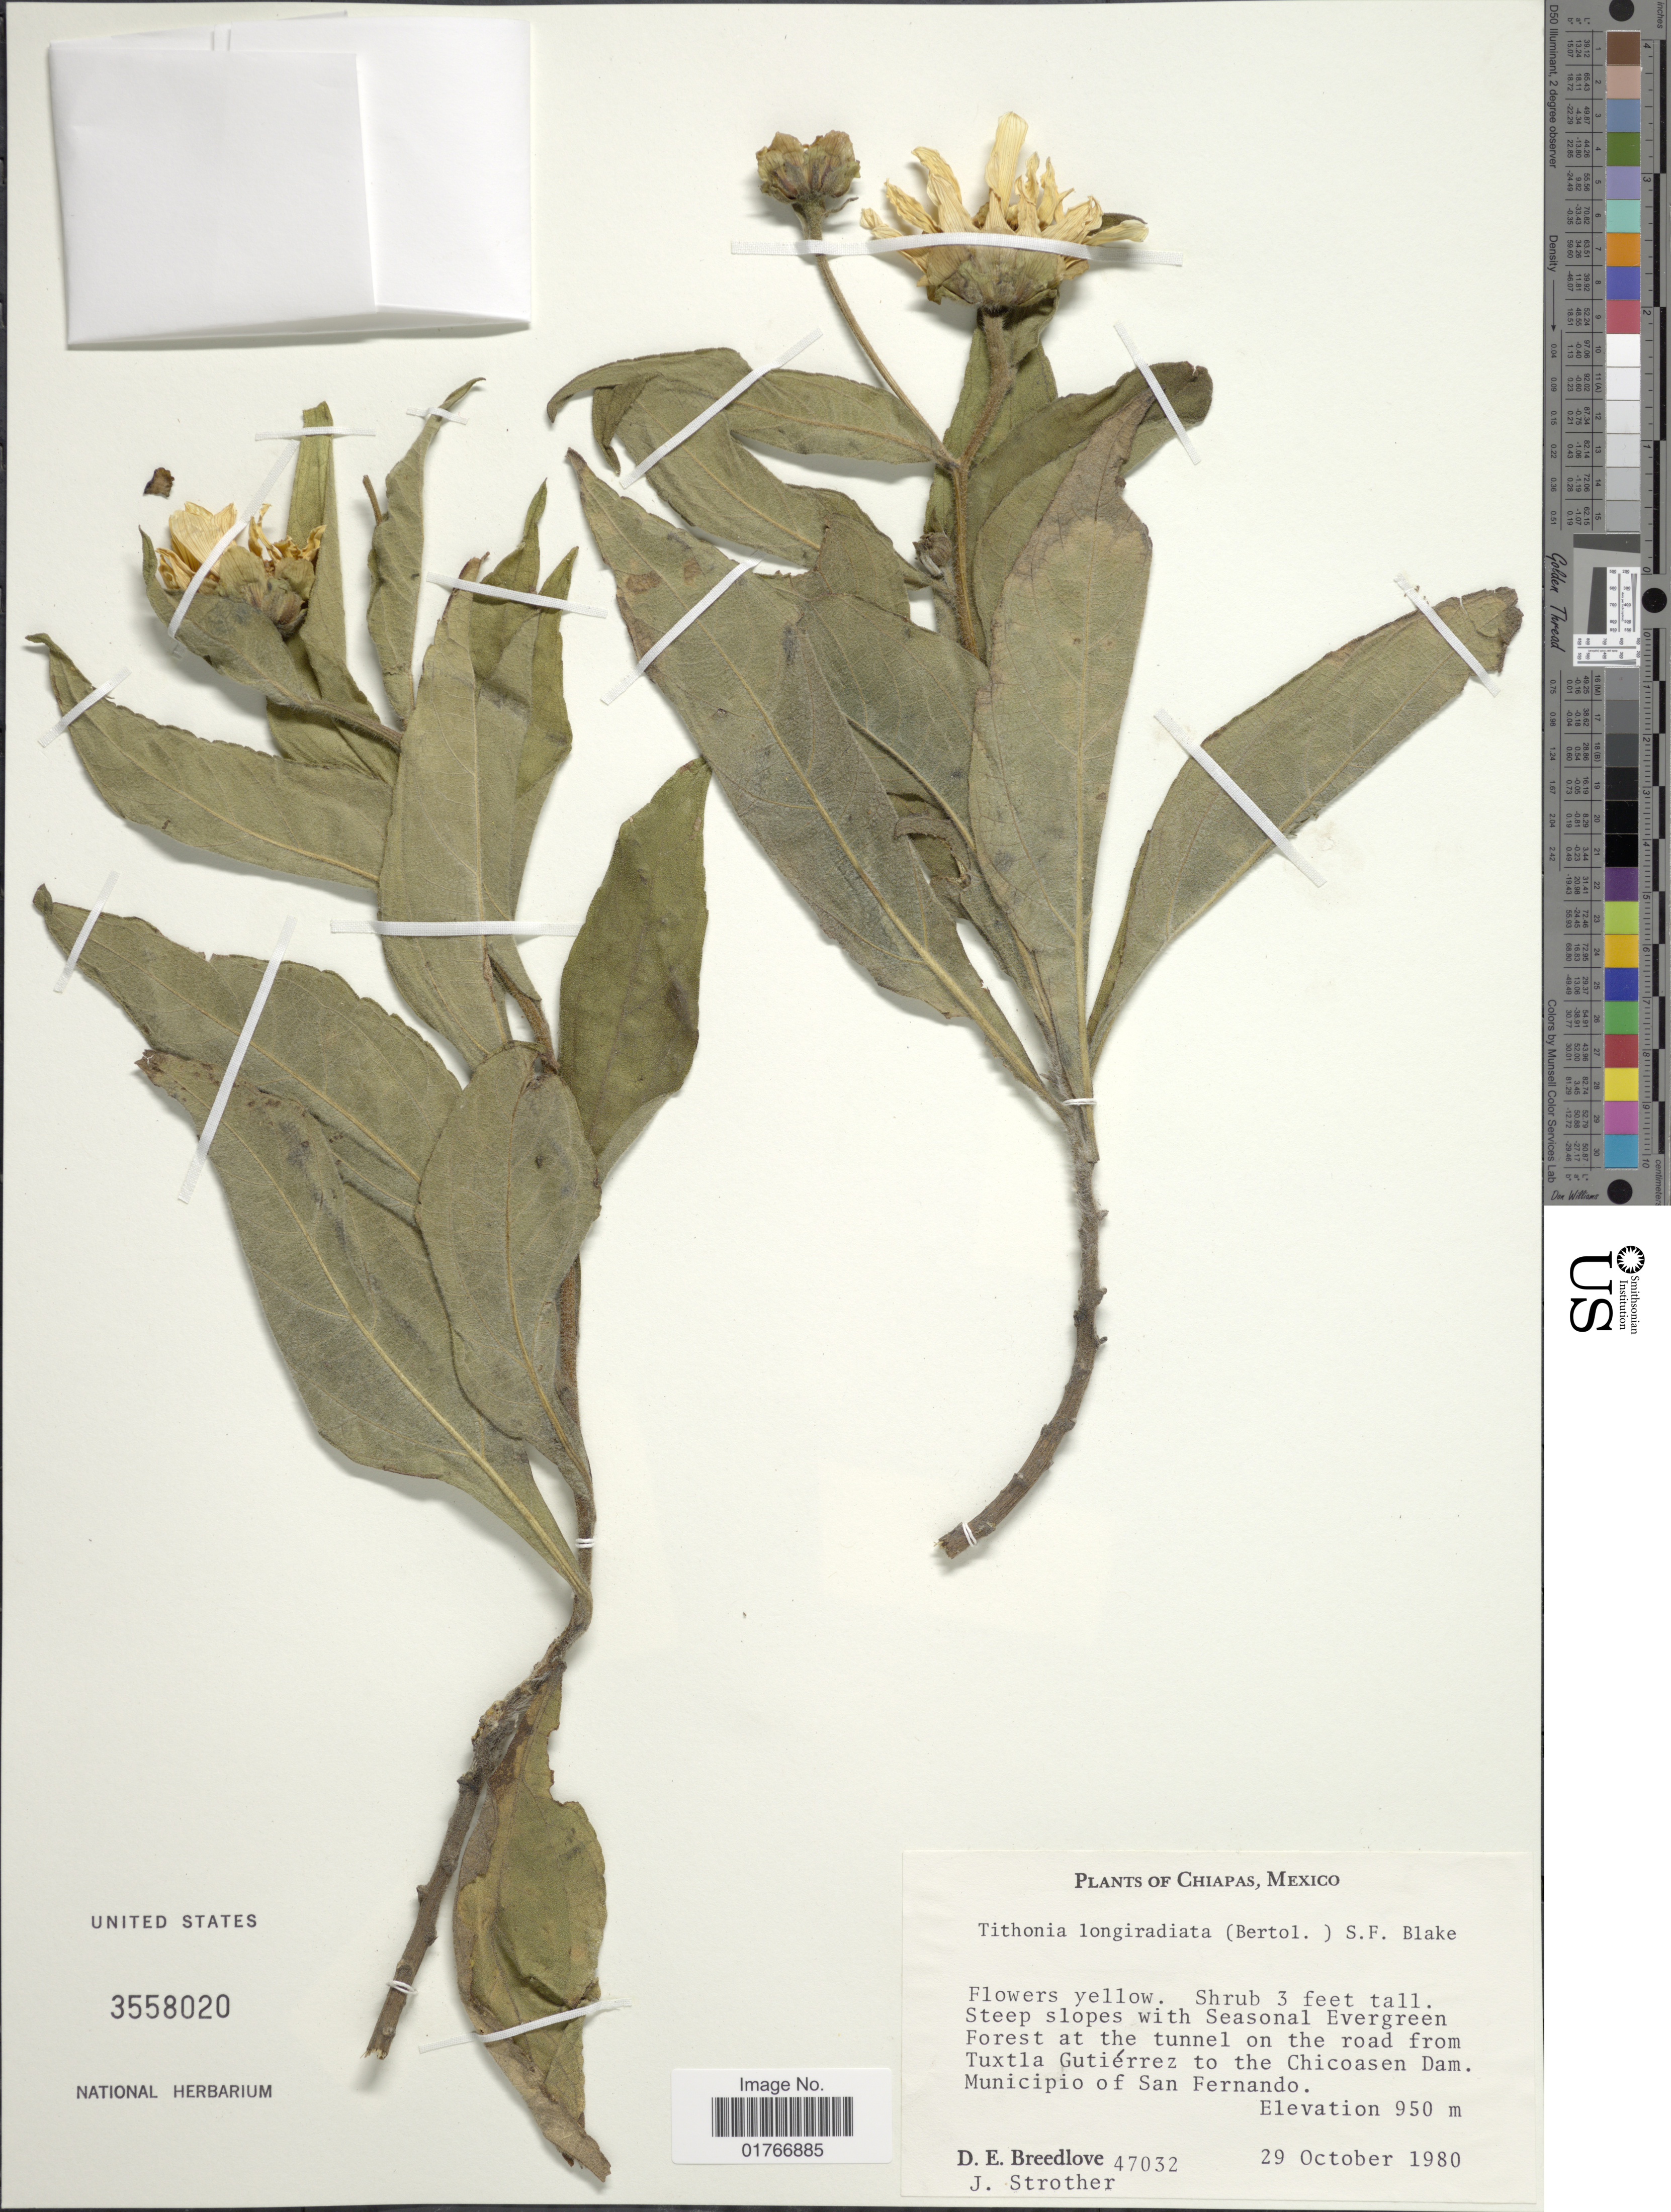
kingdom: Plantae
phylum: Tracheophyta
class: Magnoliopsida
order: Asterales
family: Asteraceae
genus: Tithonia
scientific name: Tithonia longiradiata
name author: (Bertol.) S.F. Blake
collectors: D. E. Breedlove & J. Strother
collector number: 47032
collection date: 1980-10-29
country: Mexico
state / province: Chiapas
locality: Forest at the tunnel on the road from Tuxtla Gutierrez to the Chicoasen Dam., Municipio of San Fernando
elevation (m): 950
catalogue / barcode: US 3558020